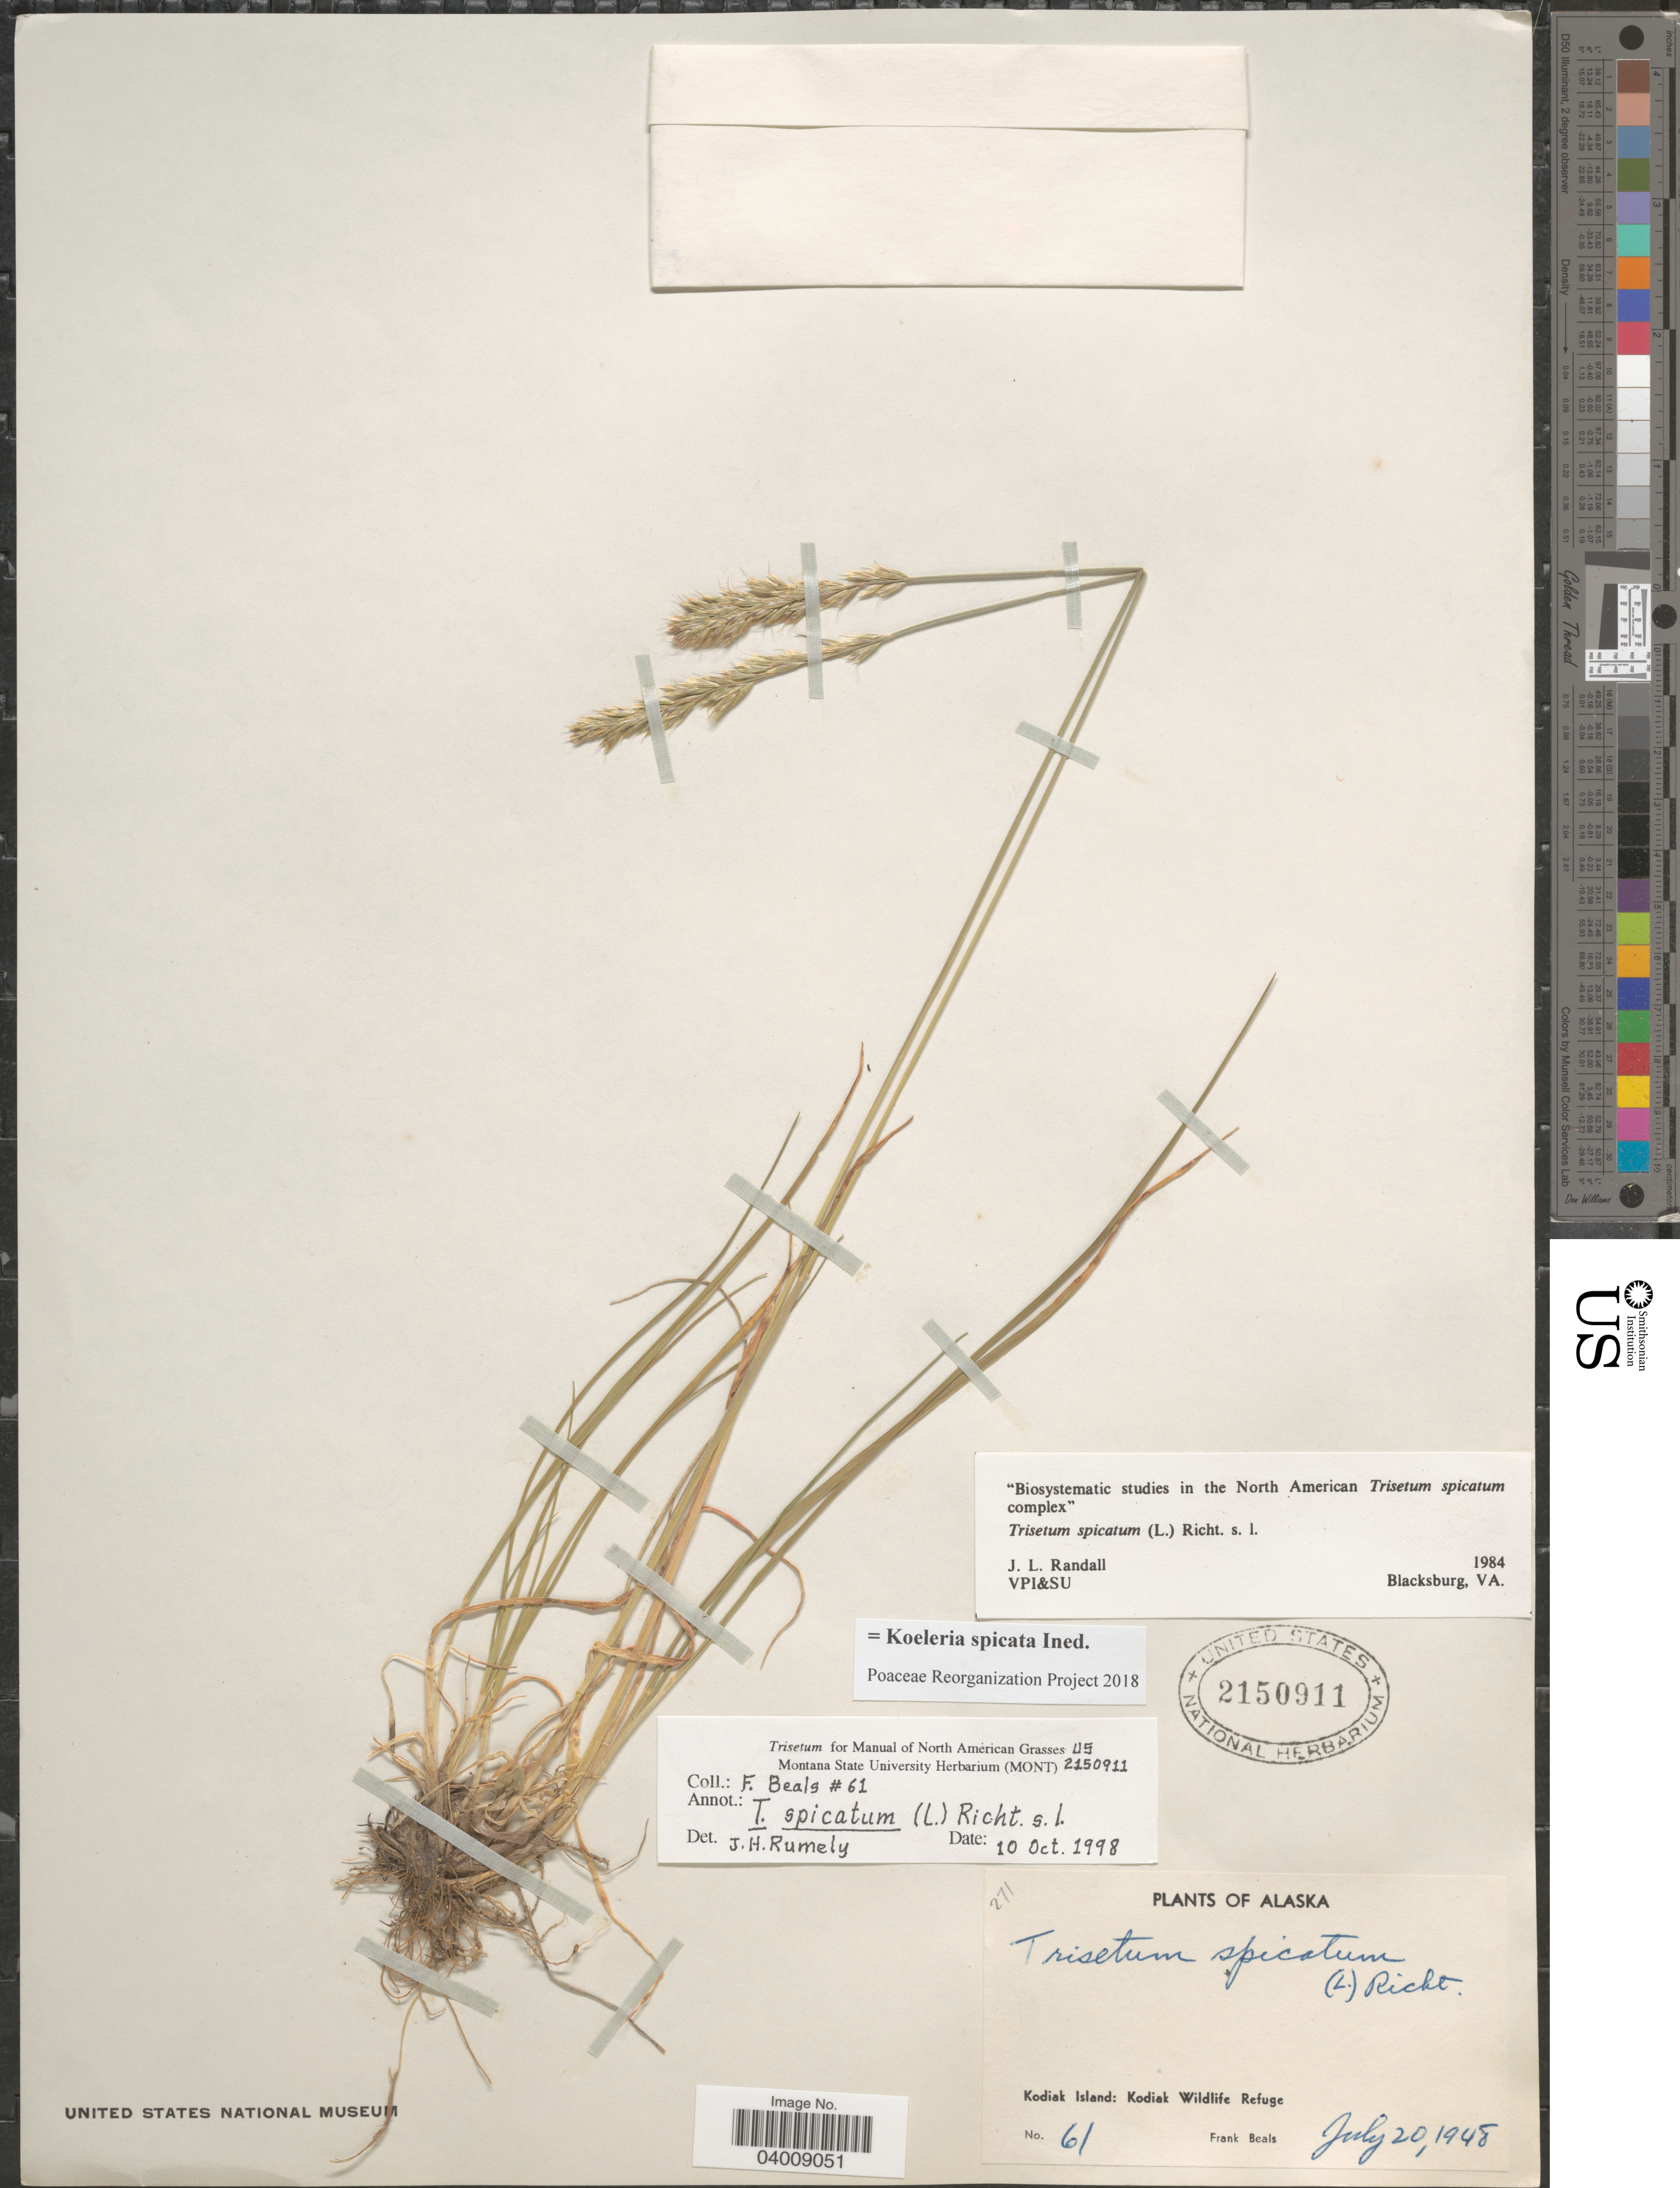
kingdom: Plantae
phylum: Tracheophyta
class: Liliopsida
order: Poales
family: Poaceae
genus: Koeleria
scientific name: Koeleria spicata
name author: (L.) Barberá et al.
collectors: F. Beals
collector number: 61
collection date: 1948-07-20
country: United States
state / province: Alaska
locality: Kodiak Island: Kodiak Wildlife Refuge.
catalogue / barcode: US 2150911